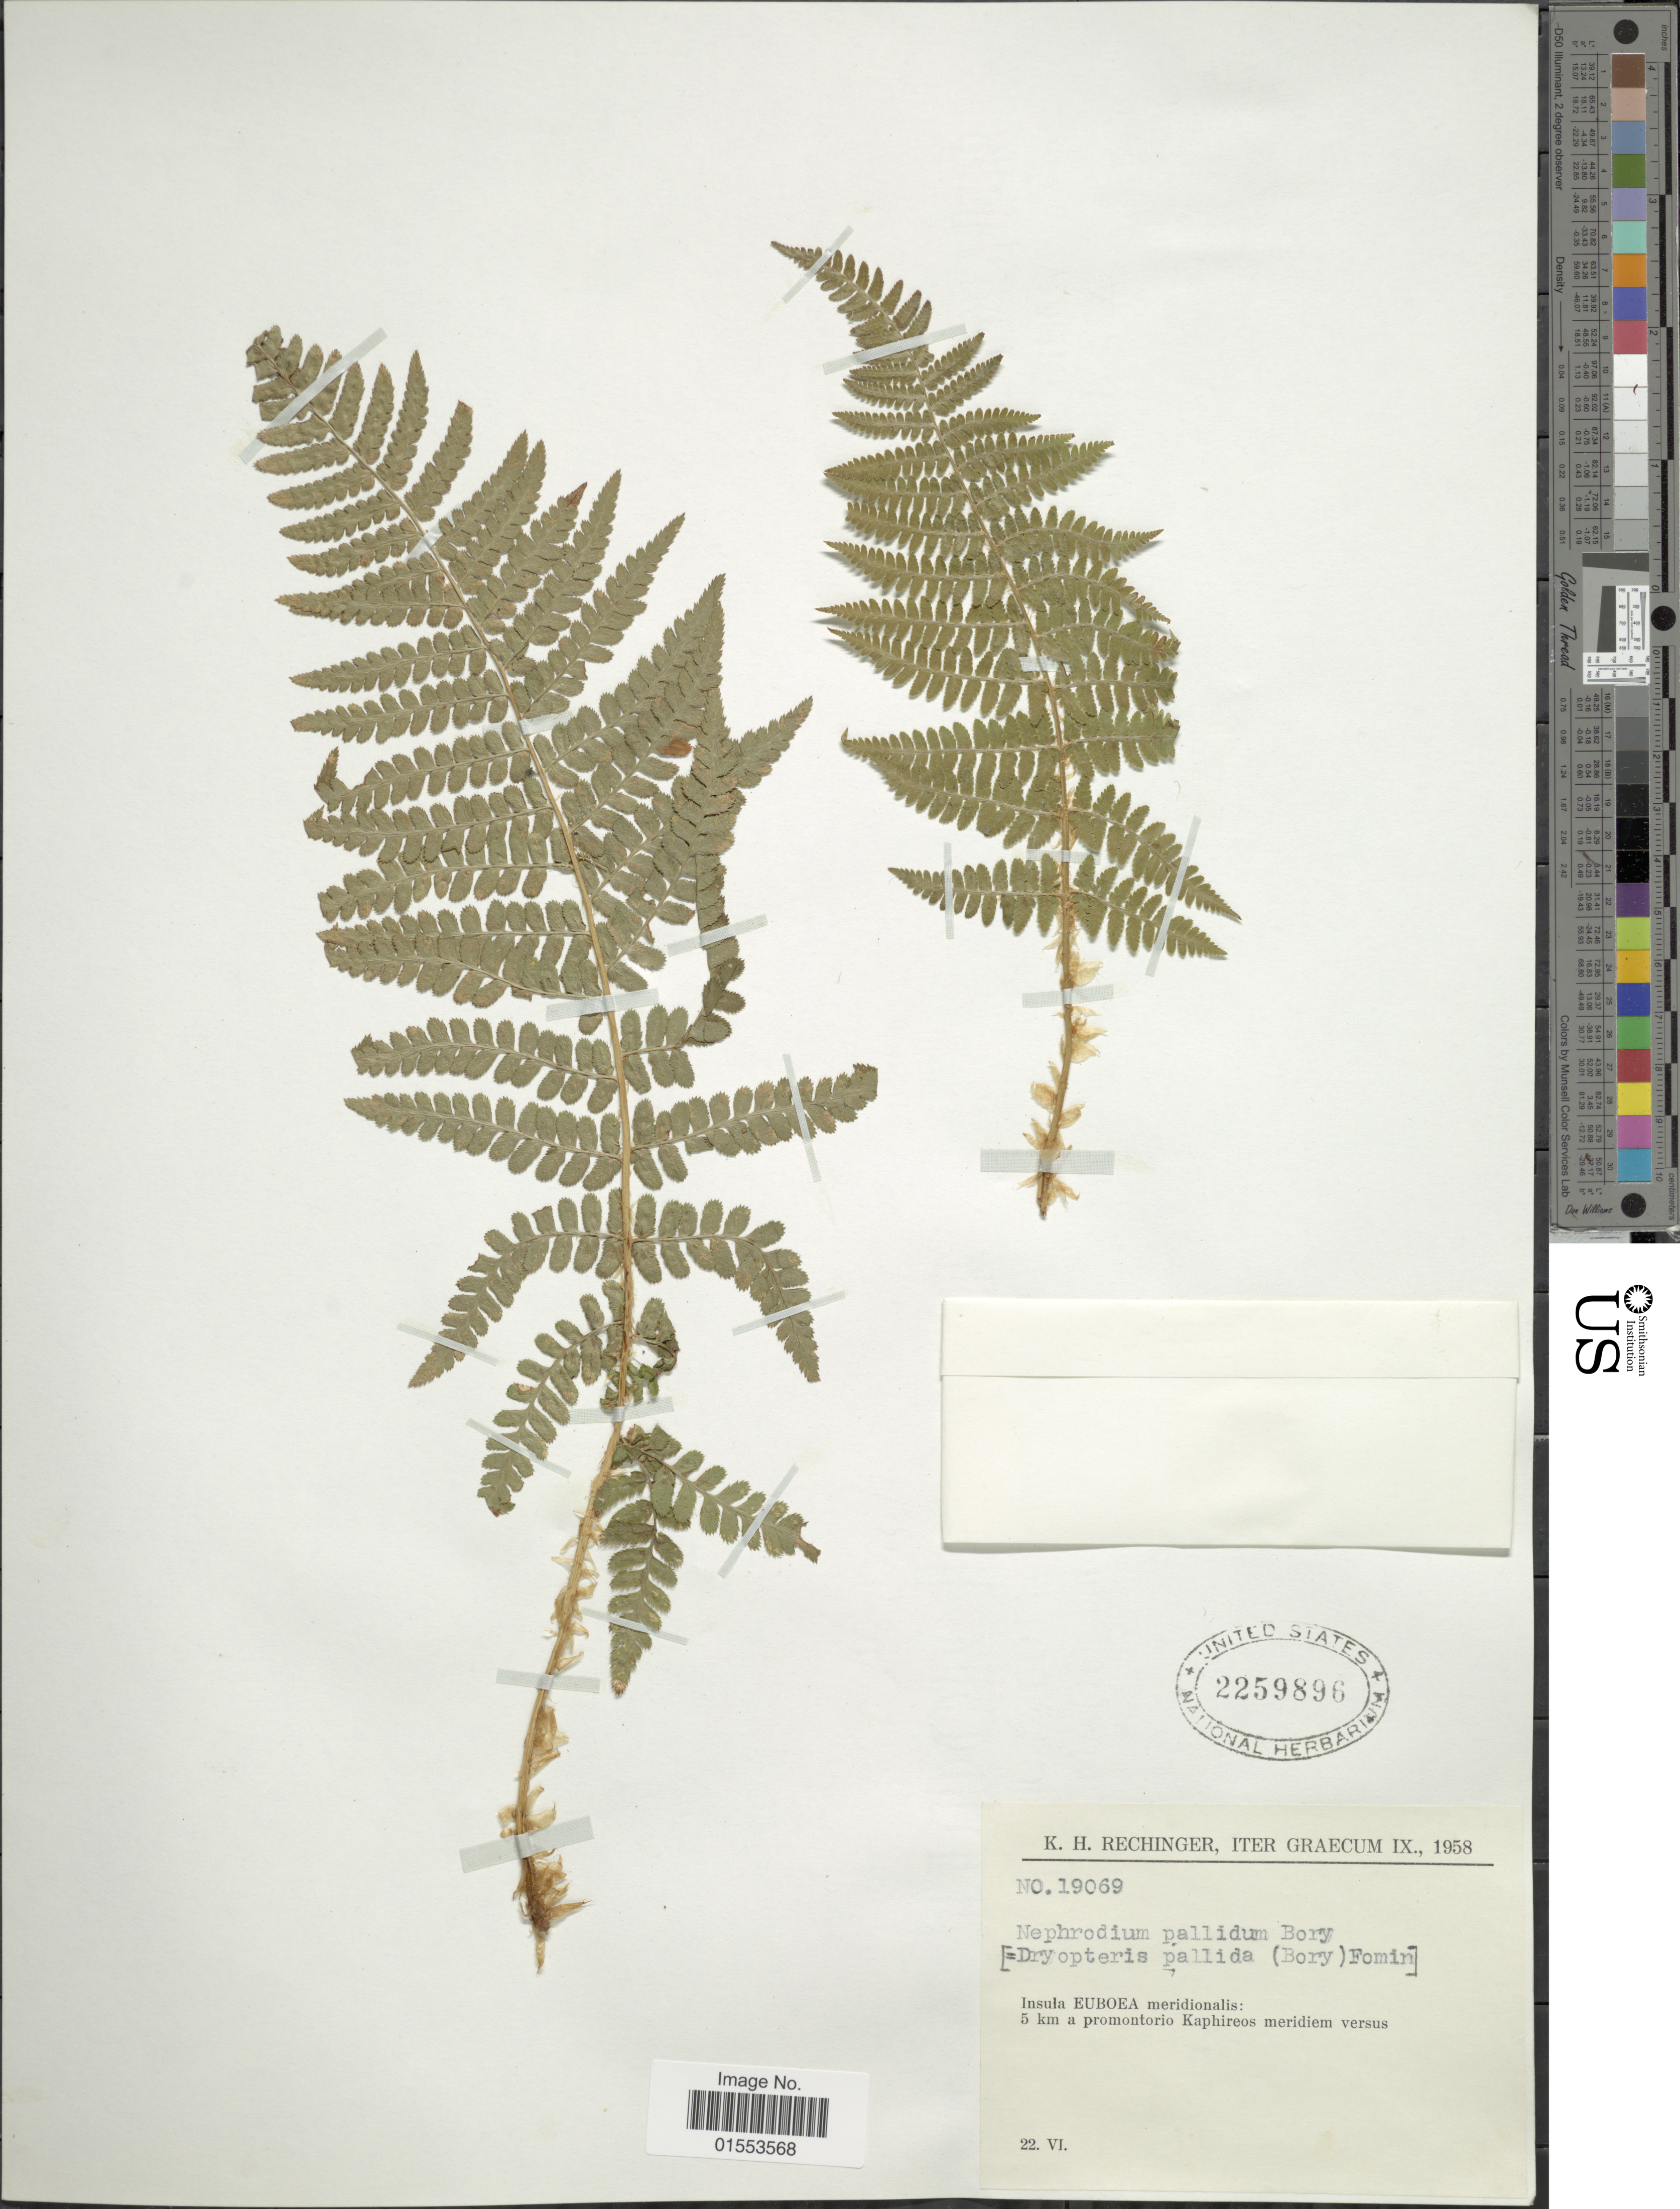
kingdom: Plantae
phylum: Tracheophyta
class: Polypodiopsida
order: Polypodiales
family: Dryopteridaceae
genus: Dryopteris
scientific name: Dryopteris rigida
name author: Underw.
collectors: K. H. Rechinger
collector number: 19069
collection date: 1958-06-22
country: Greece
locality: Iter Graecum, Insula Euboea meridionalis: 5 km a promontorio Kaphireos meridiem versus.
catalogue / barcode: US 2259896